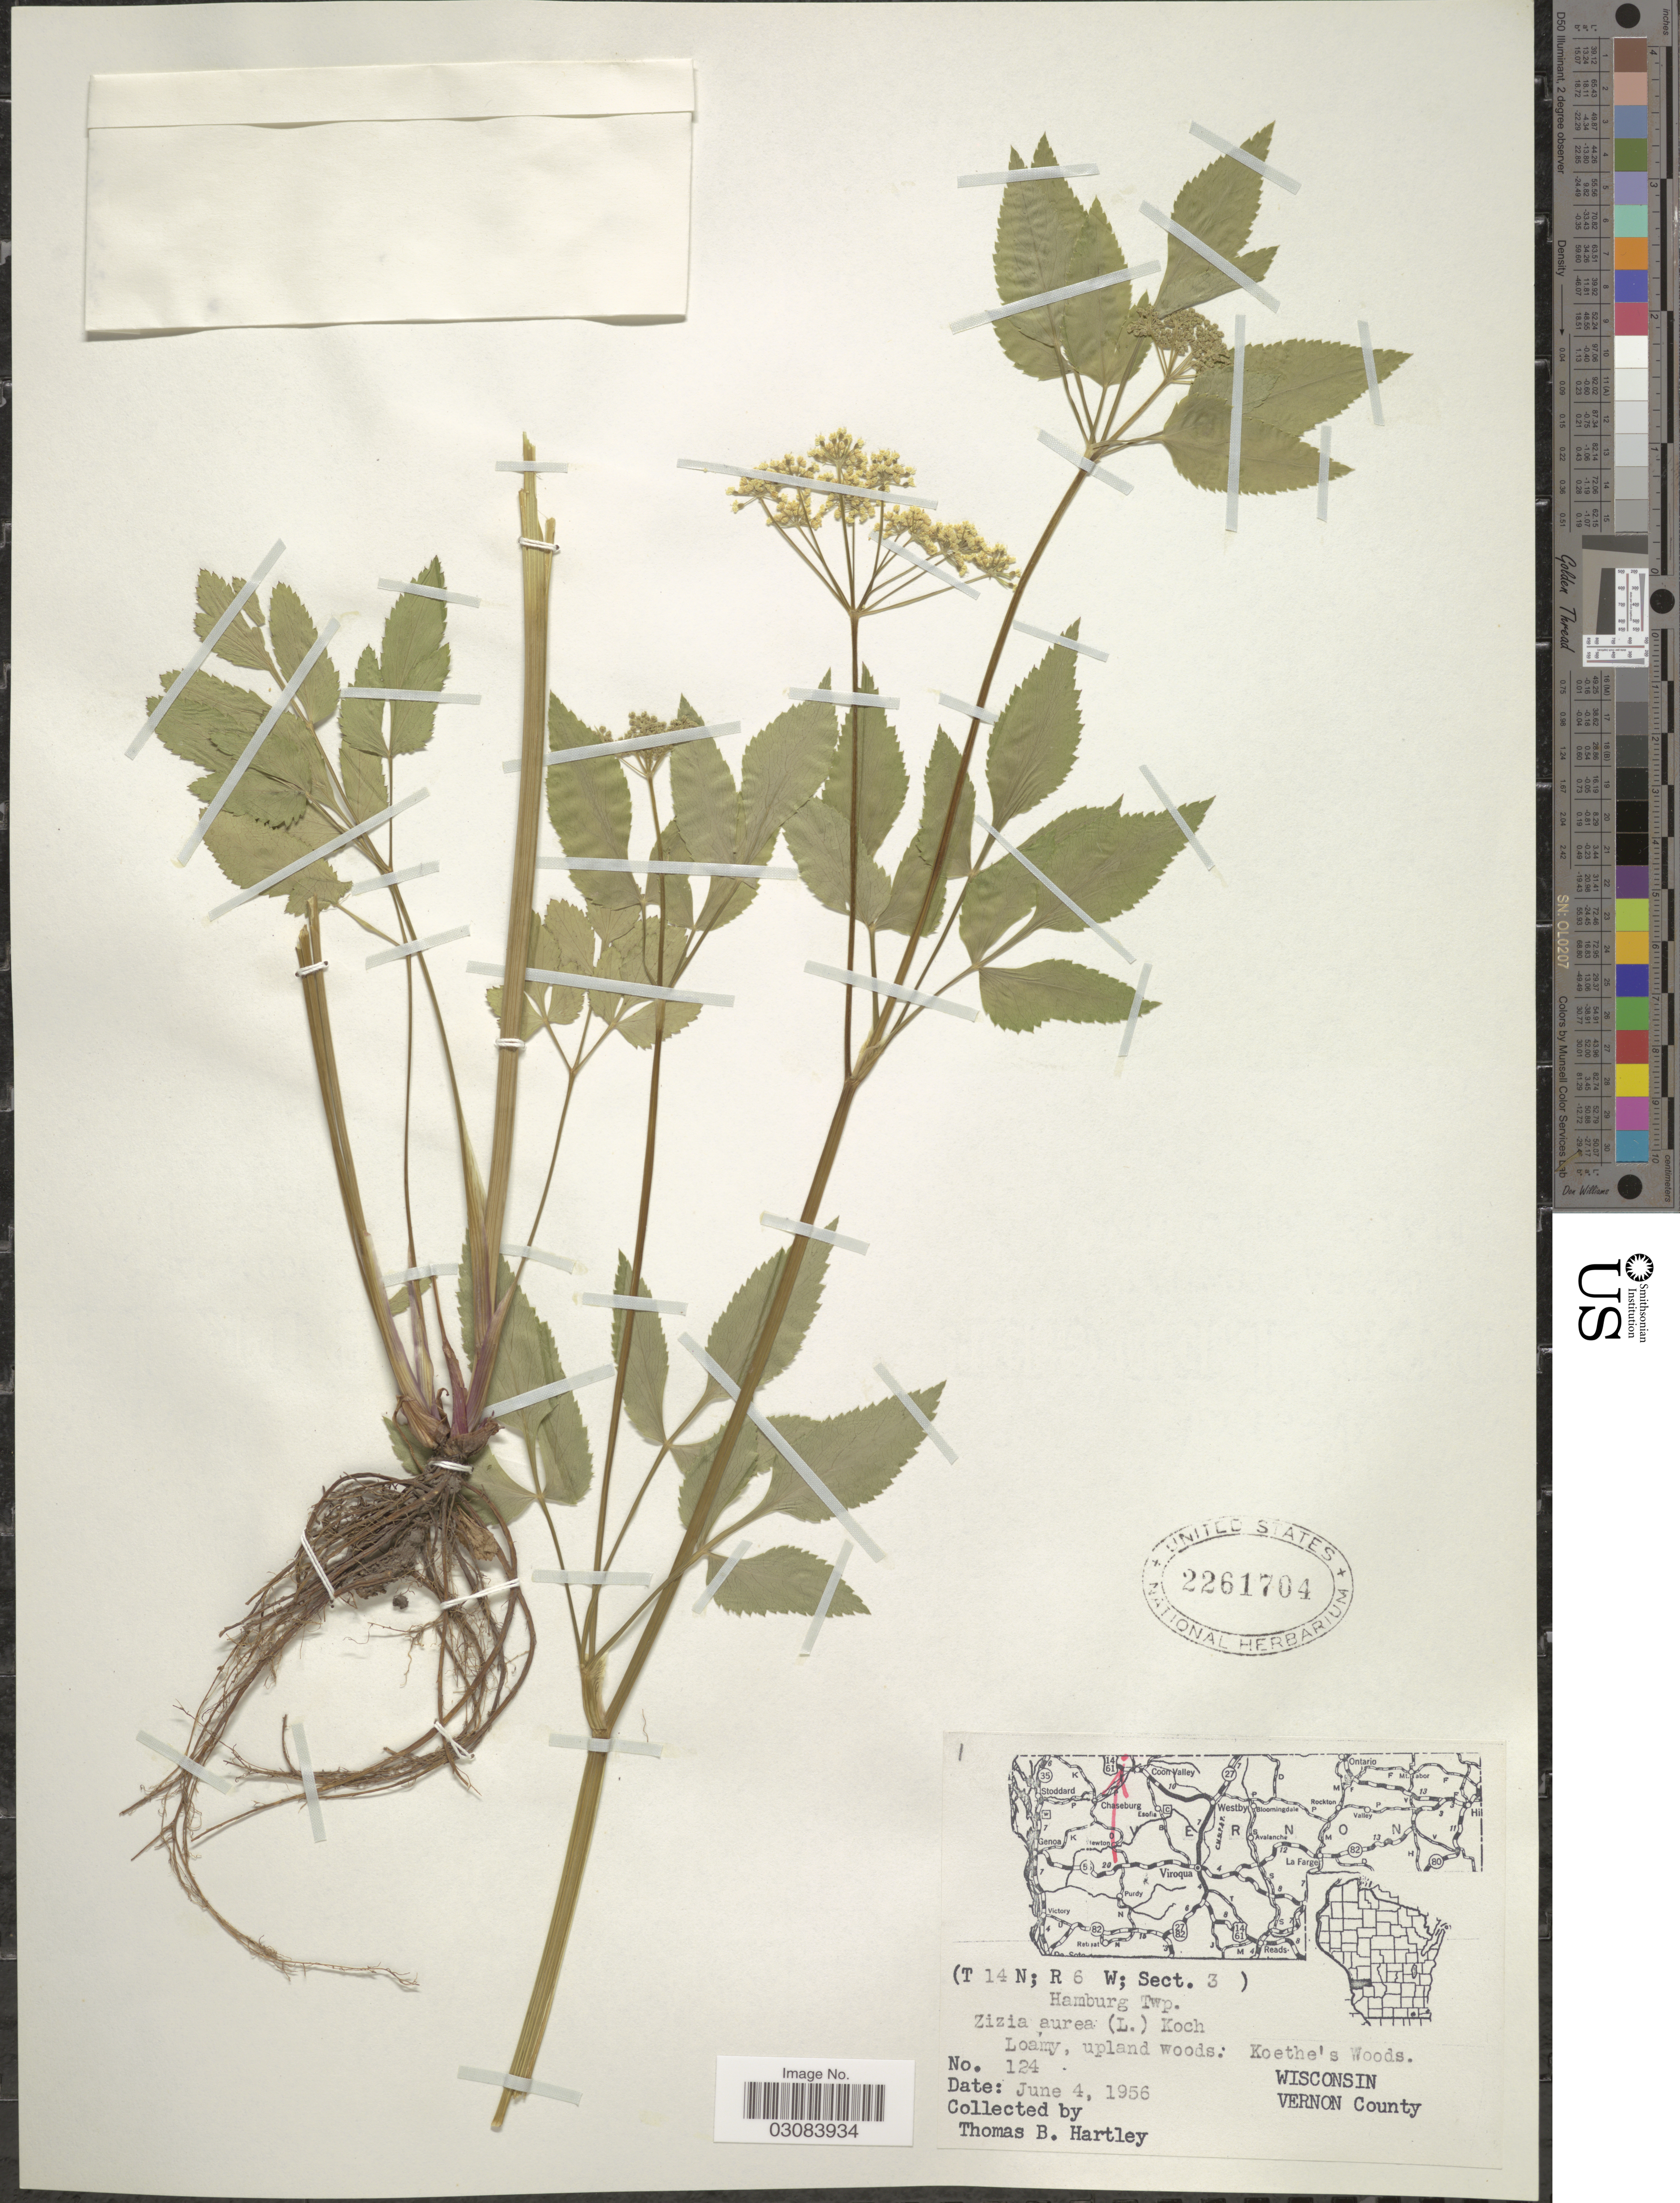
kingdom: Plantae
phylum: Tracheophyta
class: Magnoliopsida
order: Apiales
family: Apiaceae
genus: Zizia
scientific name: Zizia aurea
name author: (L.) Koch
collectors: T. Hartley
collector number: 124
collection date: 1956-06-04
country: United States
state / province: Wisconsin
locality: (T14 N; R6 W; Sect. 3) Hamburg Twp. Koethe's Woods. Vernon County.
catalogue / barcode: US 2261704